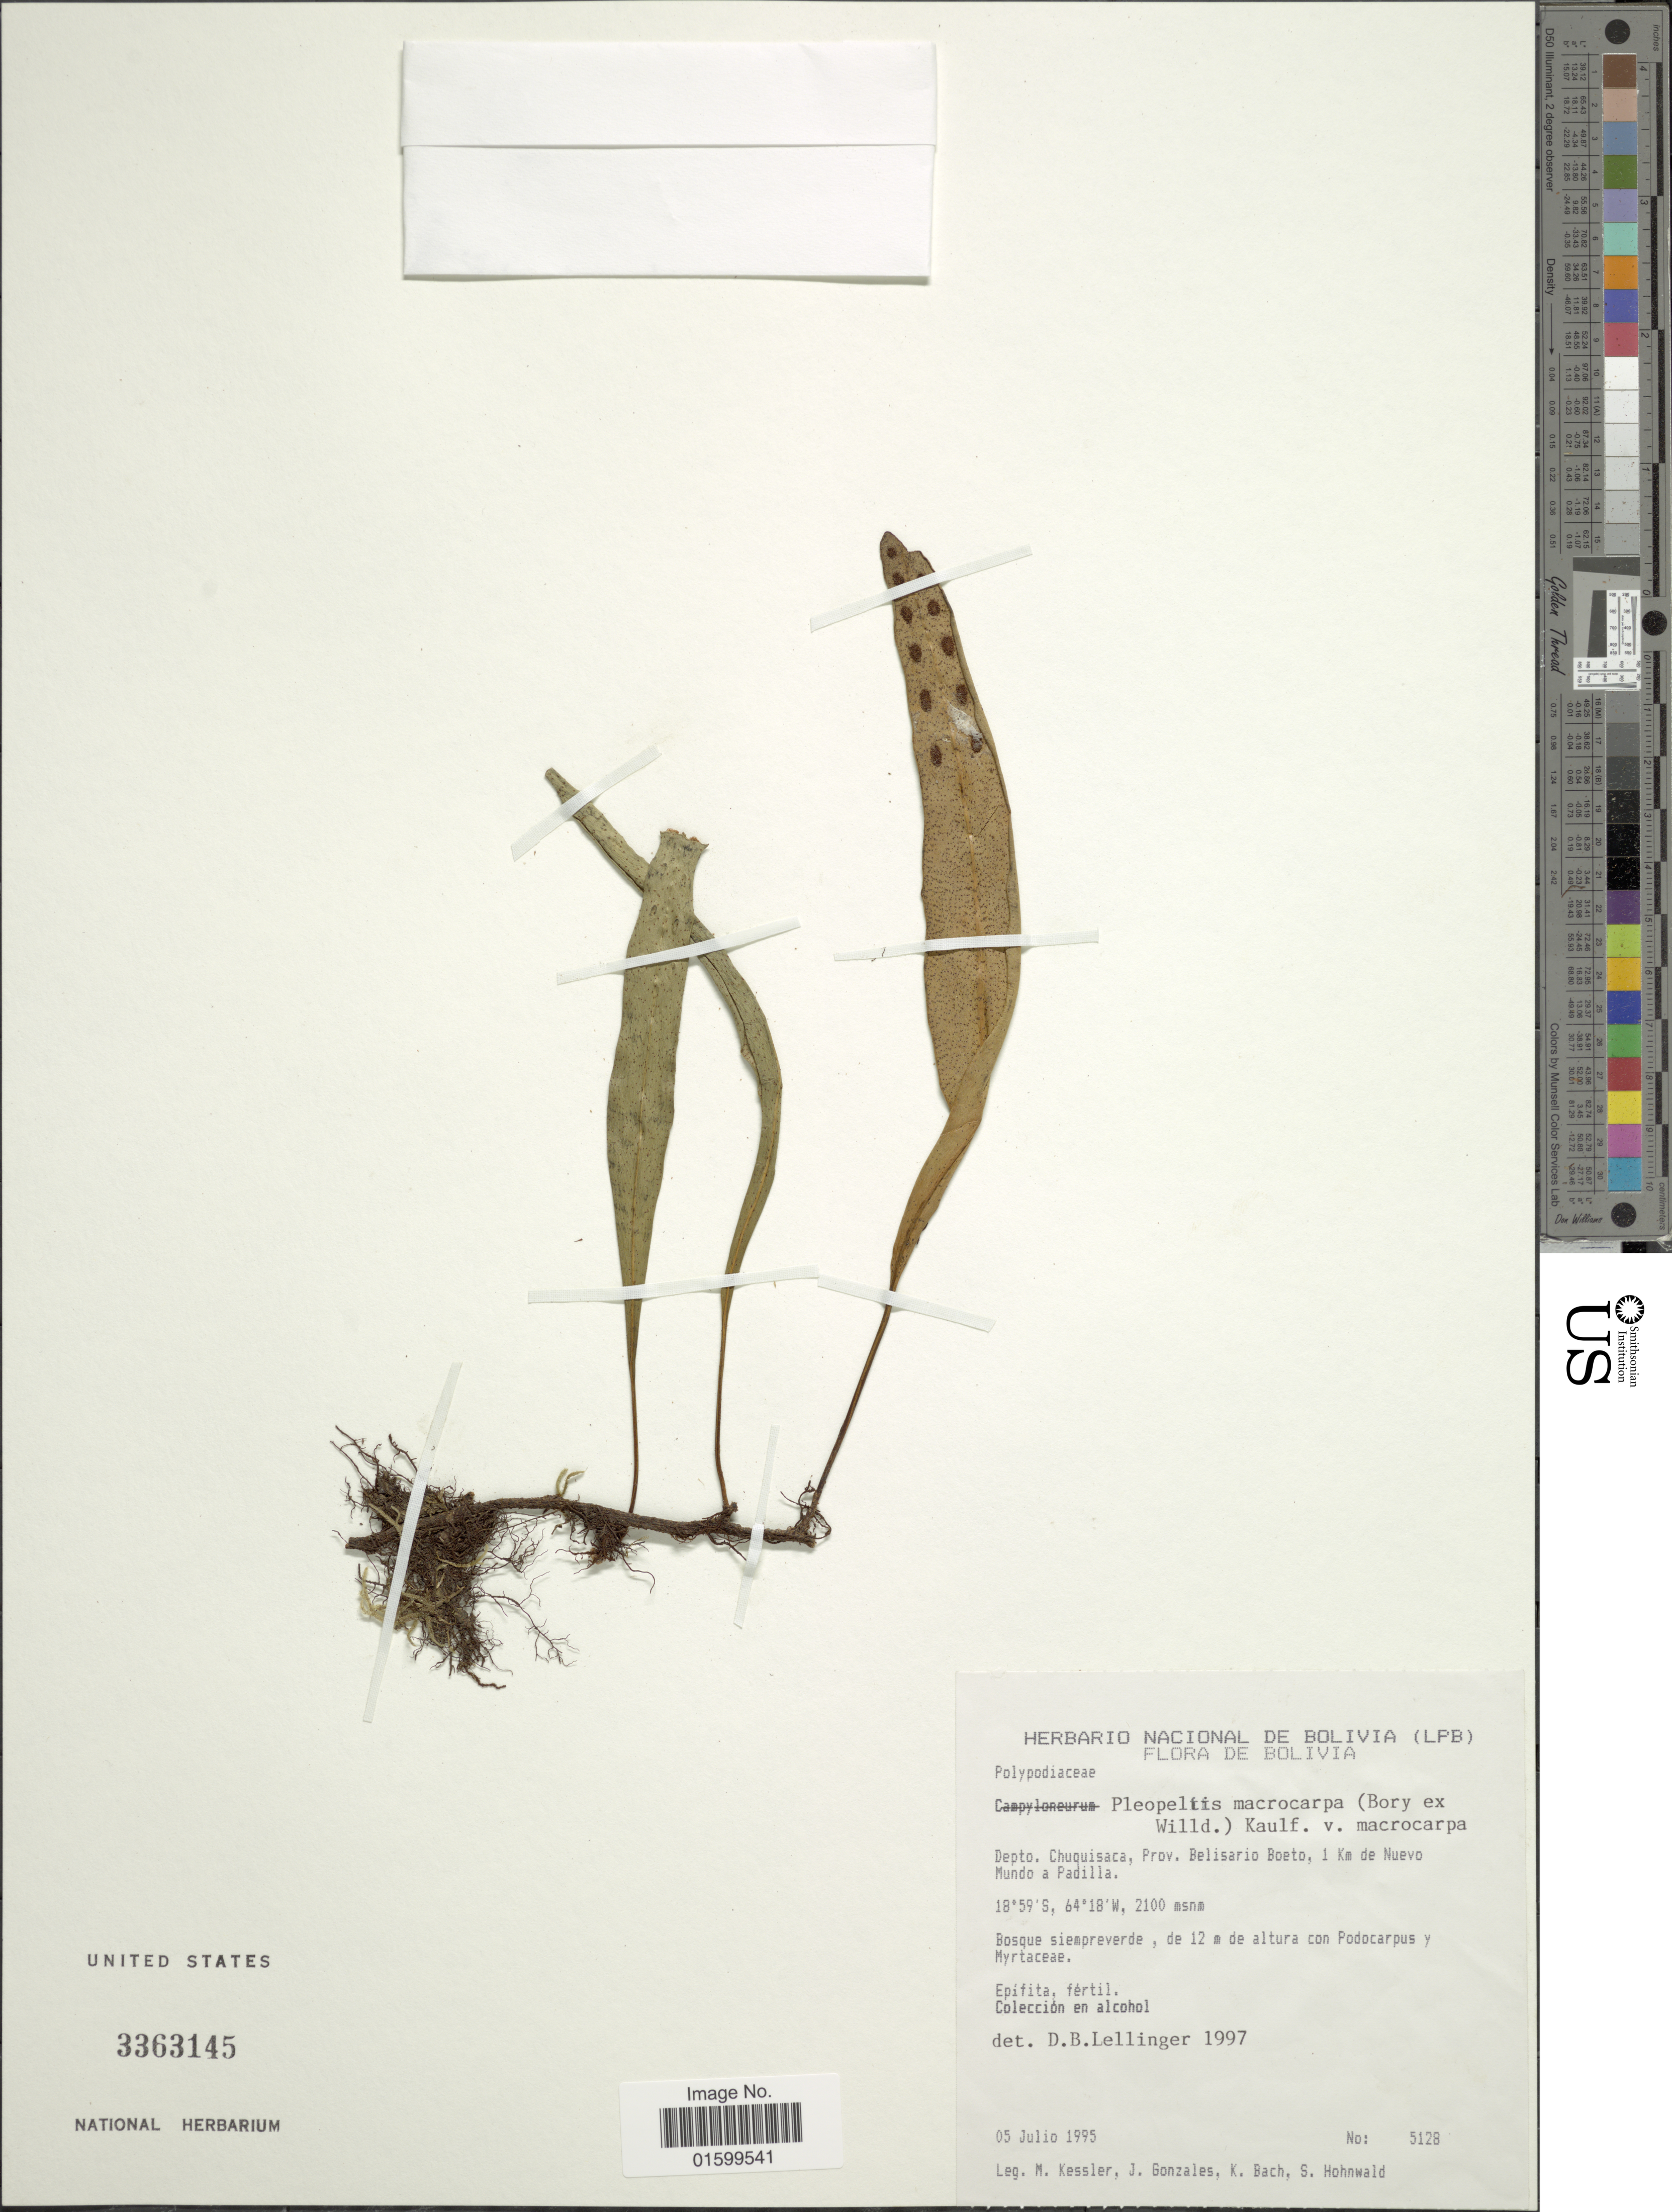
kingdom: Plantae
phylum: Tracheophyta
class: Polypodiopsida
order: Polypodiales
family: Polypodiaceae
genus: Pleopeltis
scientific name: Pleopeltis macrocarpa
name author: (Bory ex Willd.) Kaulf.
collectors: M. Kessler, J. Gonzales, K. Bach & S. Hohnwald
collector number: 5128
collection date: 1995-07-05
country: Bolivia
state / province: Chuquisaca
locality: Depto. Chuquisaca, Prov. Belisario Boeto, 1 km de Nuevo Mundo a Padilla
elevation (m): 2100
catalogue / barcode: US 3363145